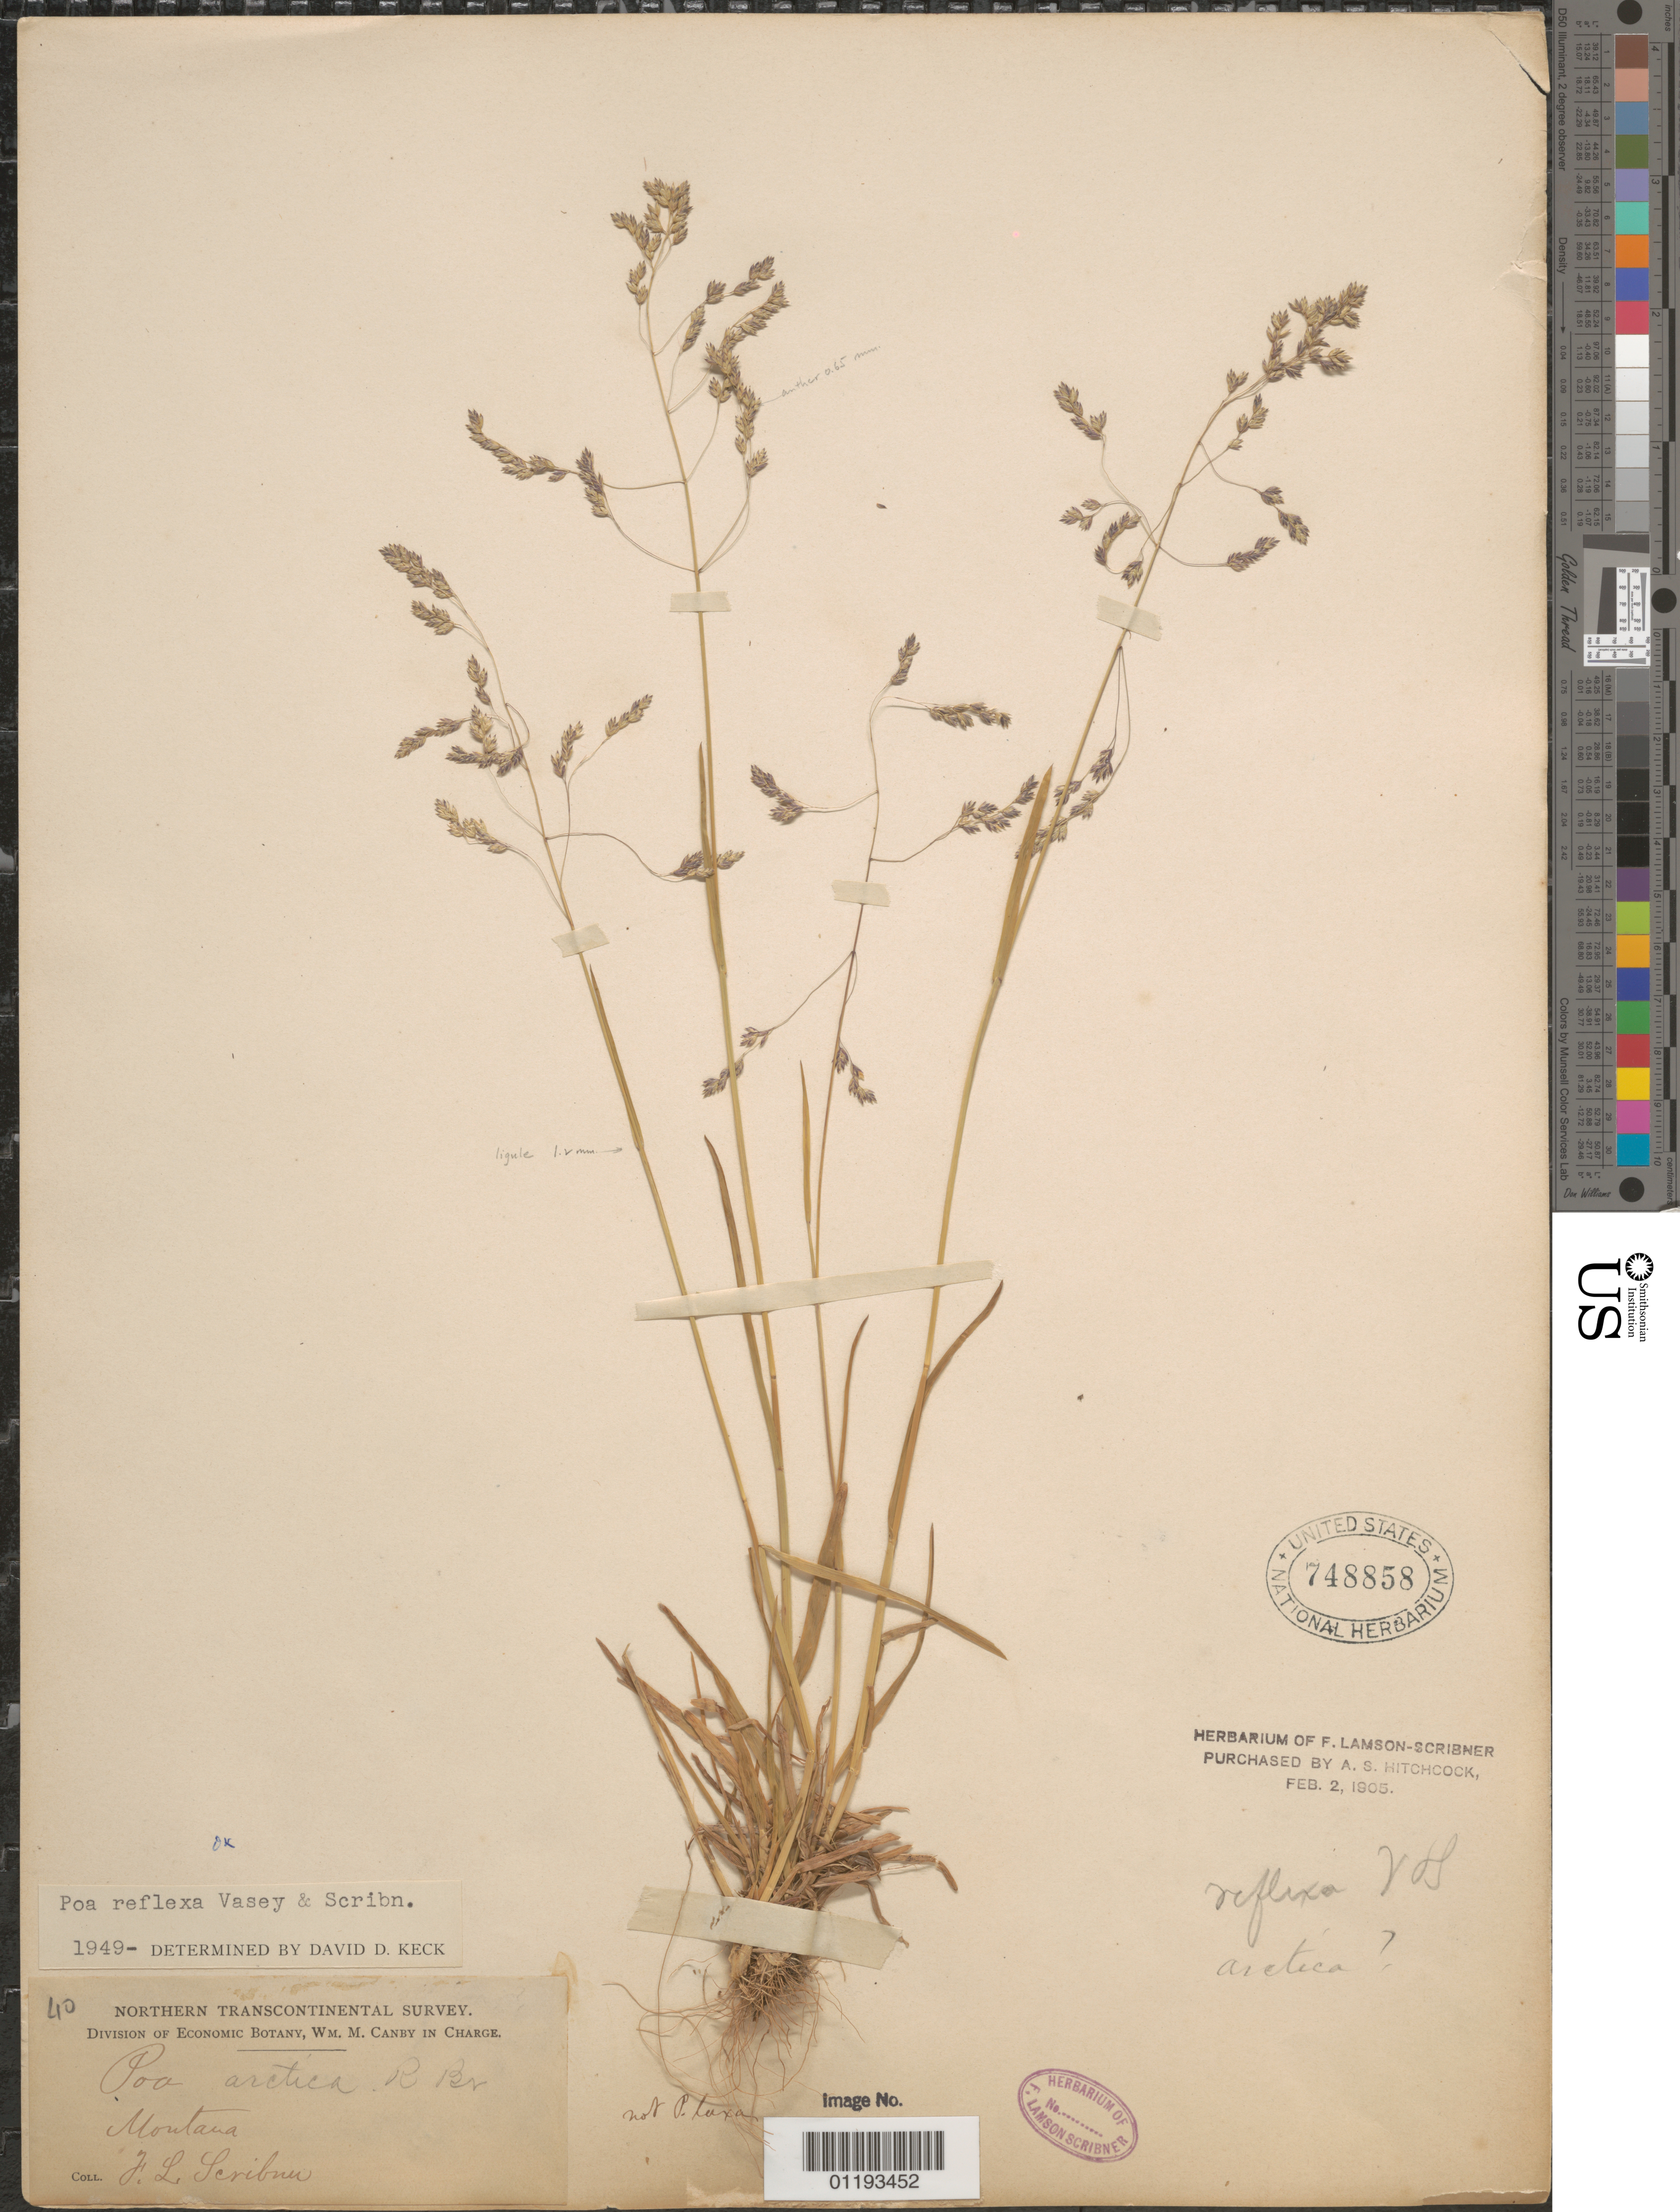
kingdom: Plantae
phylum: Tracheophyta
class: Liliopsida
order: Poales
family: Poaceae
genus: Poa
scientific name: Poa reflexa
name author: Vasey & Scribn.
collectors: F. L. Scribner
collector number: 40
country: United States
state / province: Montana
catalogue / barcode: US 748858